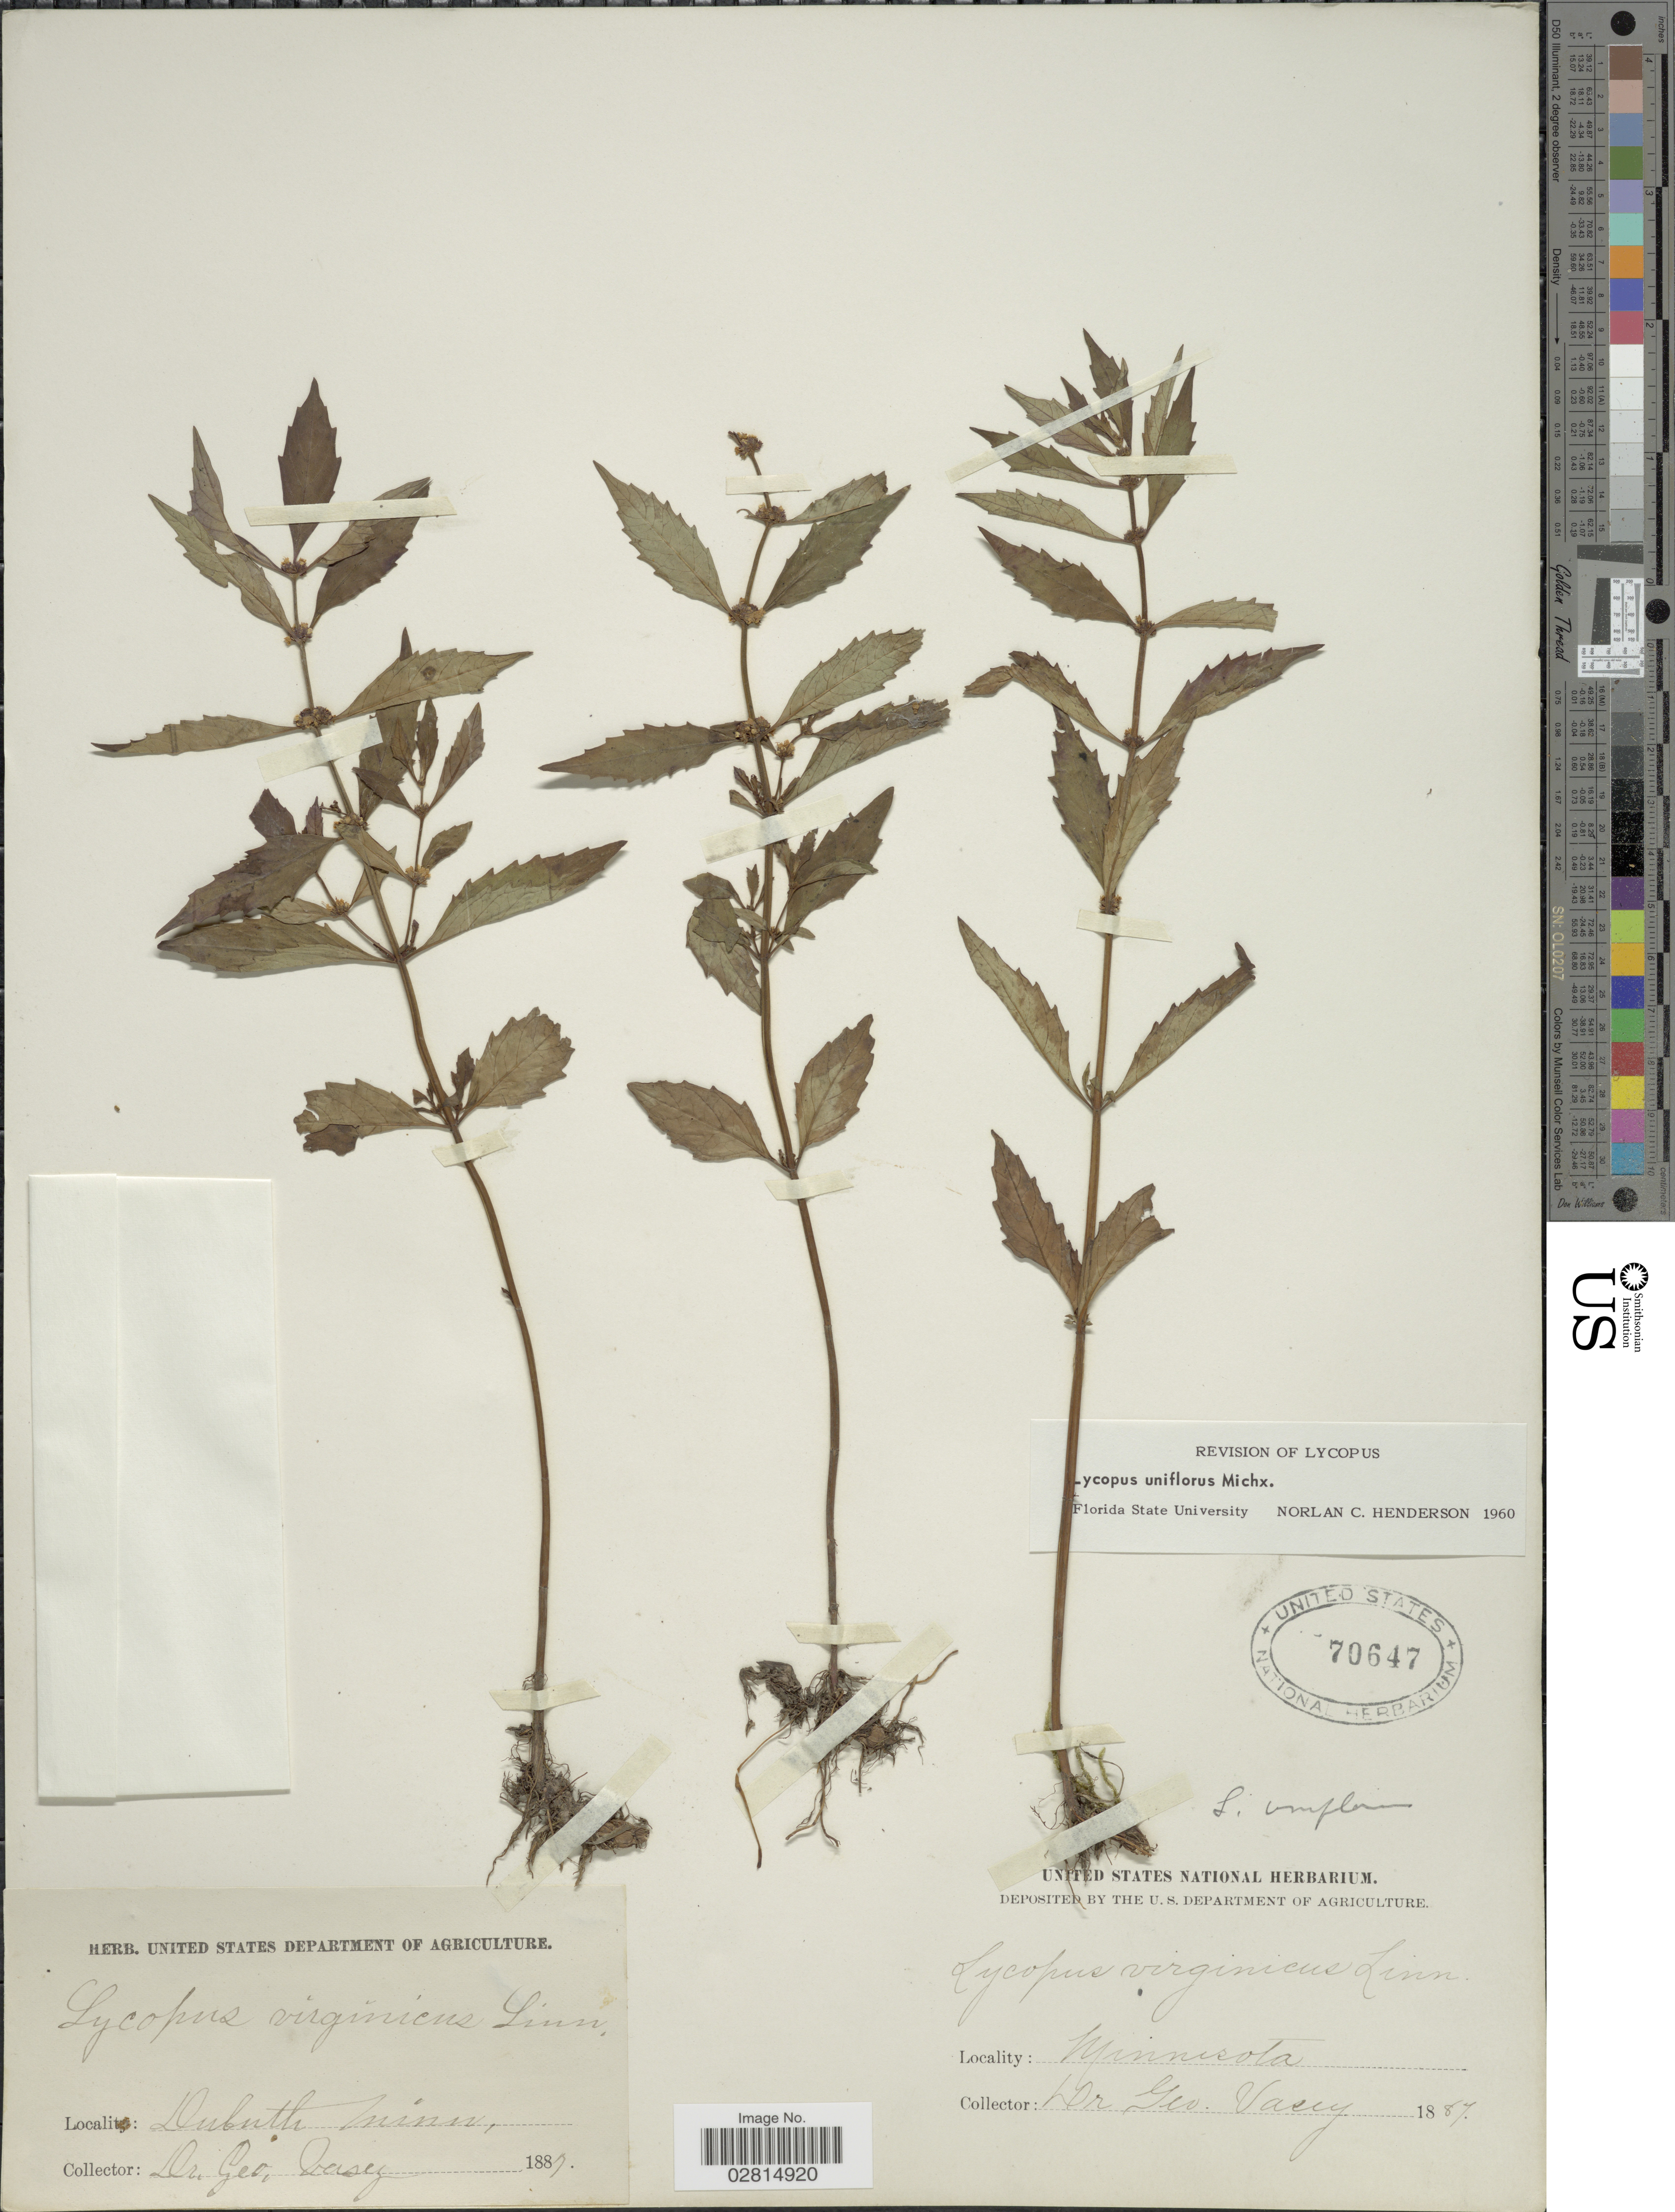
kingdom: Plantae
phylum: Tracheophyta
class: Magnoliopsida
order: Lamiales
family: Lamiaceae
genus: Lycopus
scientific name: Lycopus uniflorus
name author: Michx.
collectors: G. Vasey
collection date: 1887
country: United States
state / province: Minnesota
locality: Duluth, Minn.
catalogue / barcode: US 70647